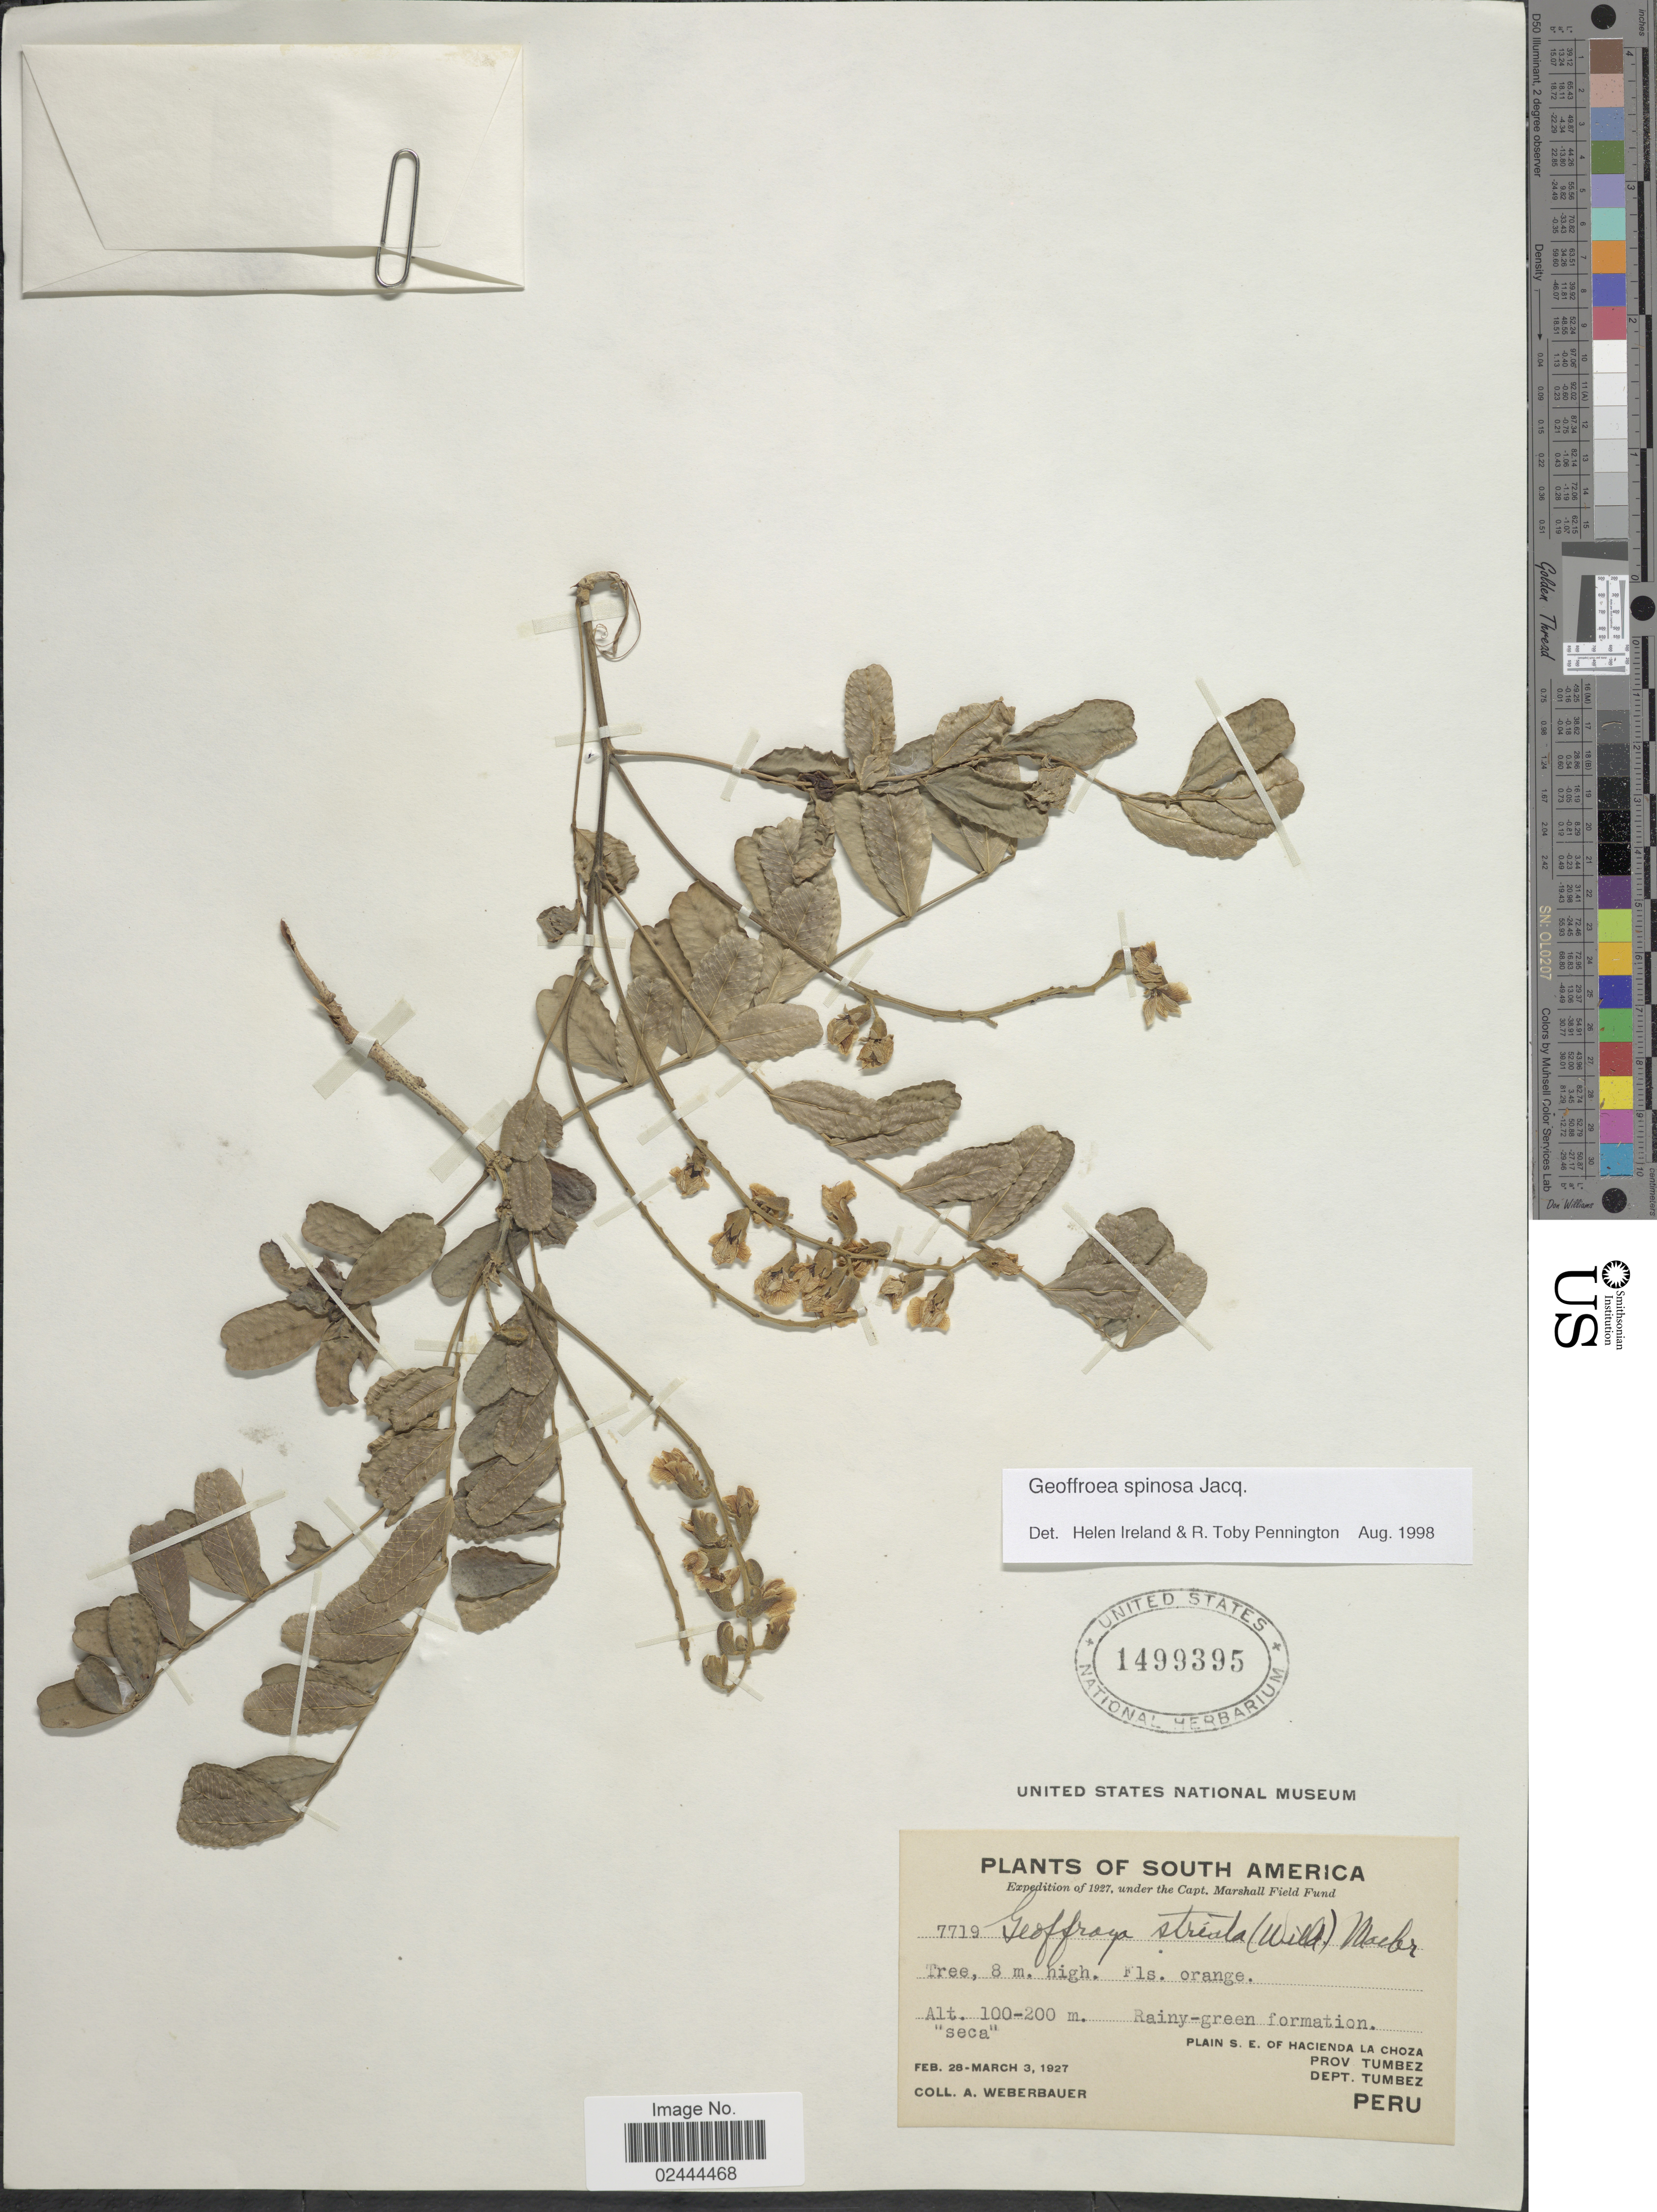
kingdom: Plantae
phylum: Tracheophyta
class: Magnoliopsida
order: Fabales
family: Fabaceae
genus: Geoffroea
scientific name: Geoffroea spinosa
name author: Jacq.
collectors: A. Weberbauer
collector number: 7719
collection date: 1927-02-28/1927-03-03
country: Peru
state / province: Tumbes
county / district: Tumbes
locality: Plains S.E. of Hacienda La Choza, Prov. Tumbez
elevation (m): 100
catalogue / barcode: US 1499395